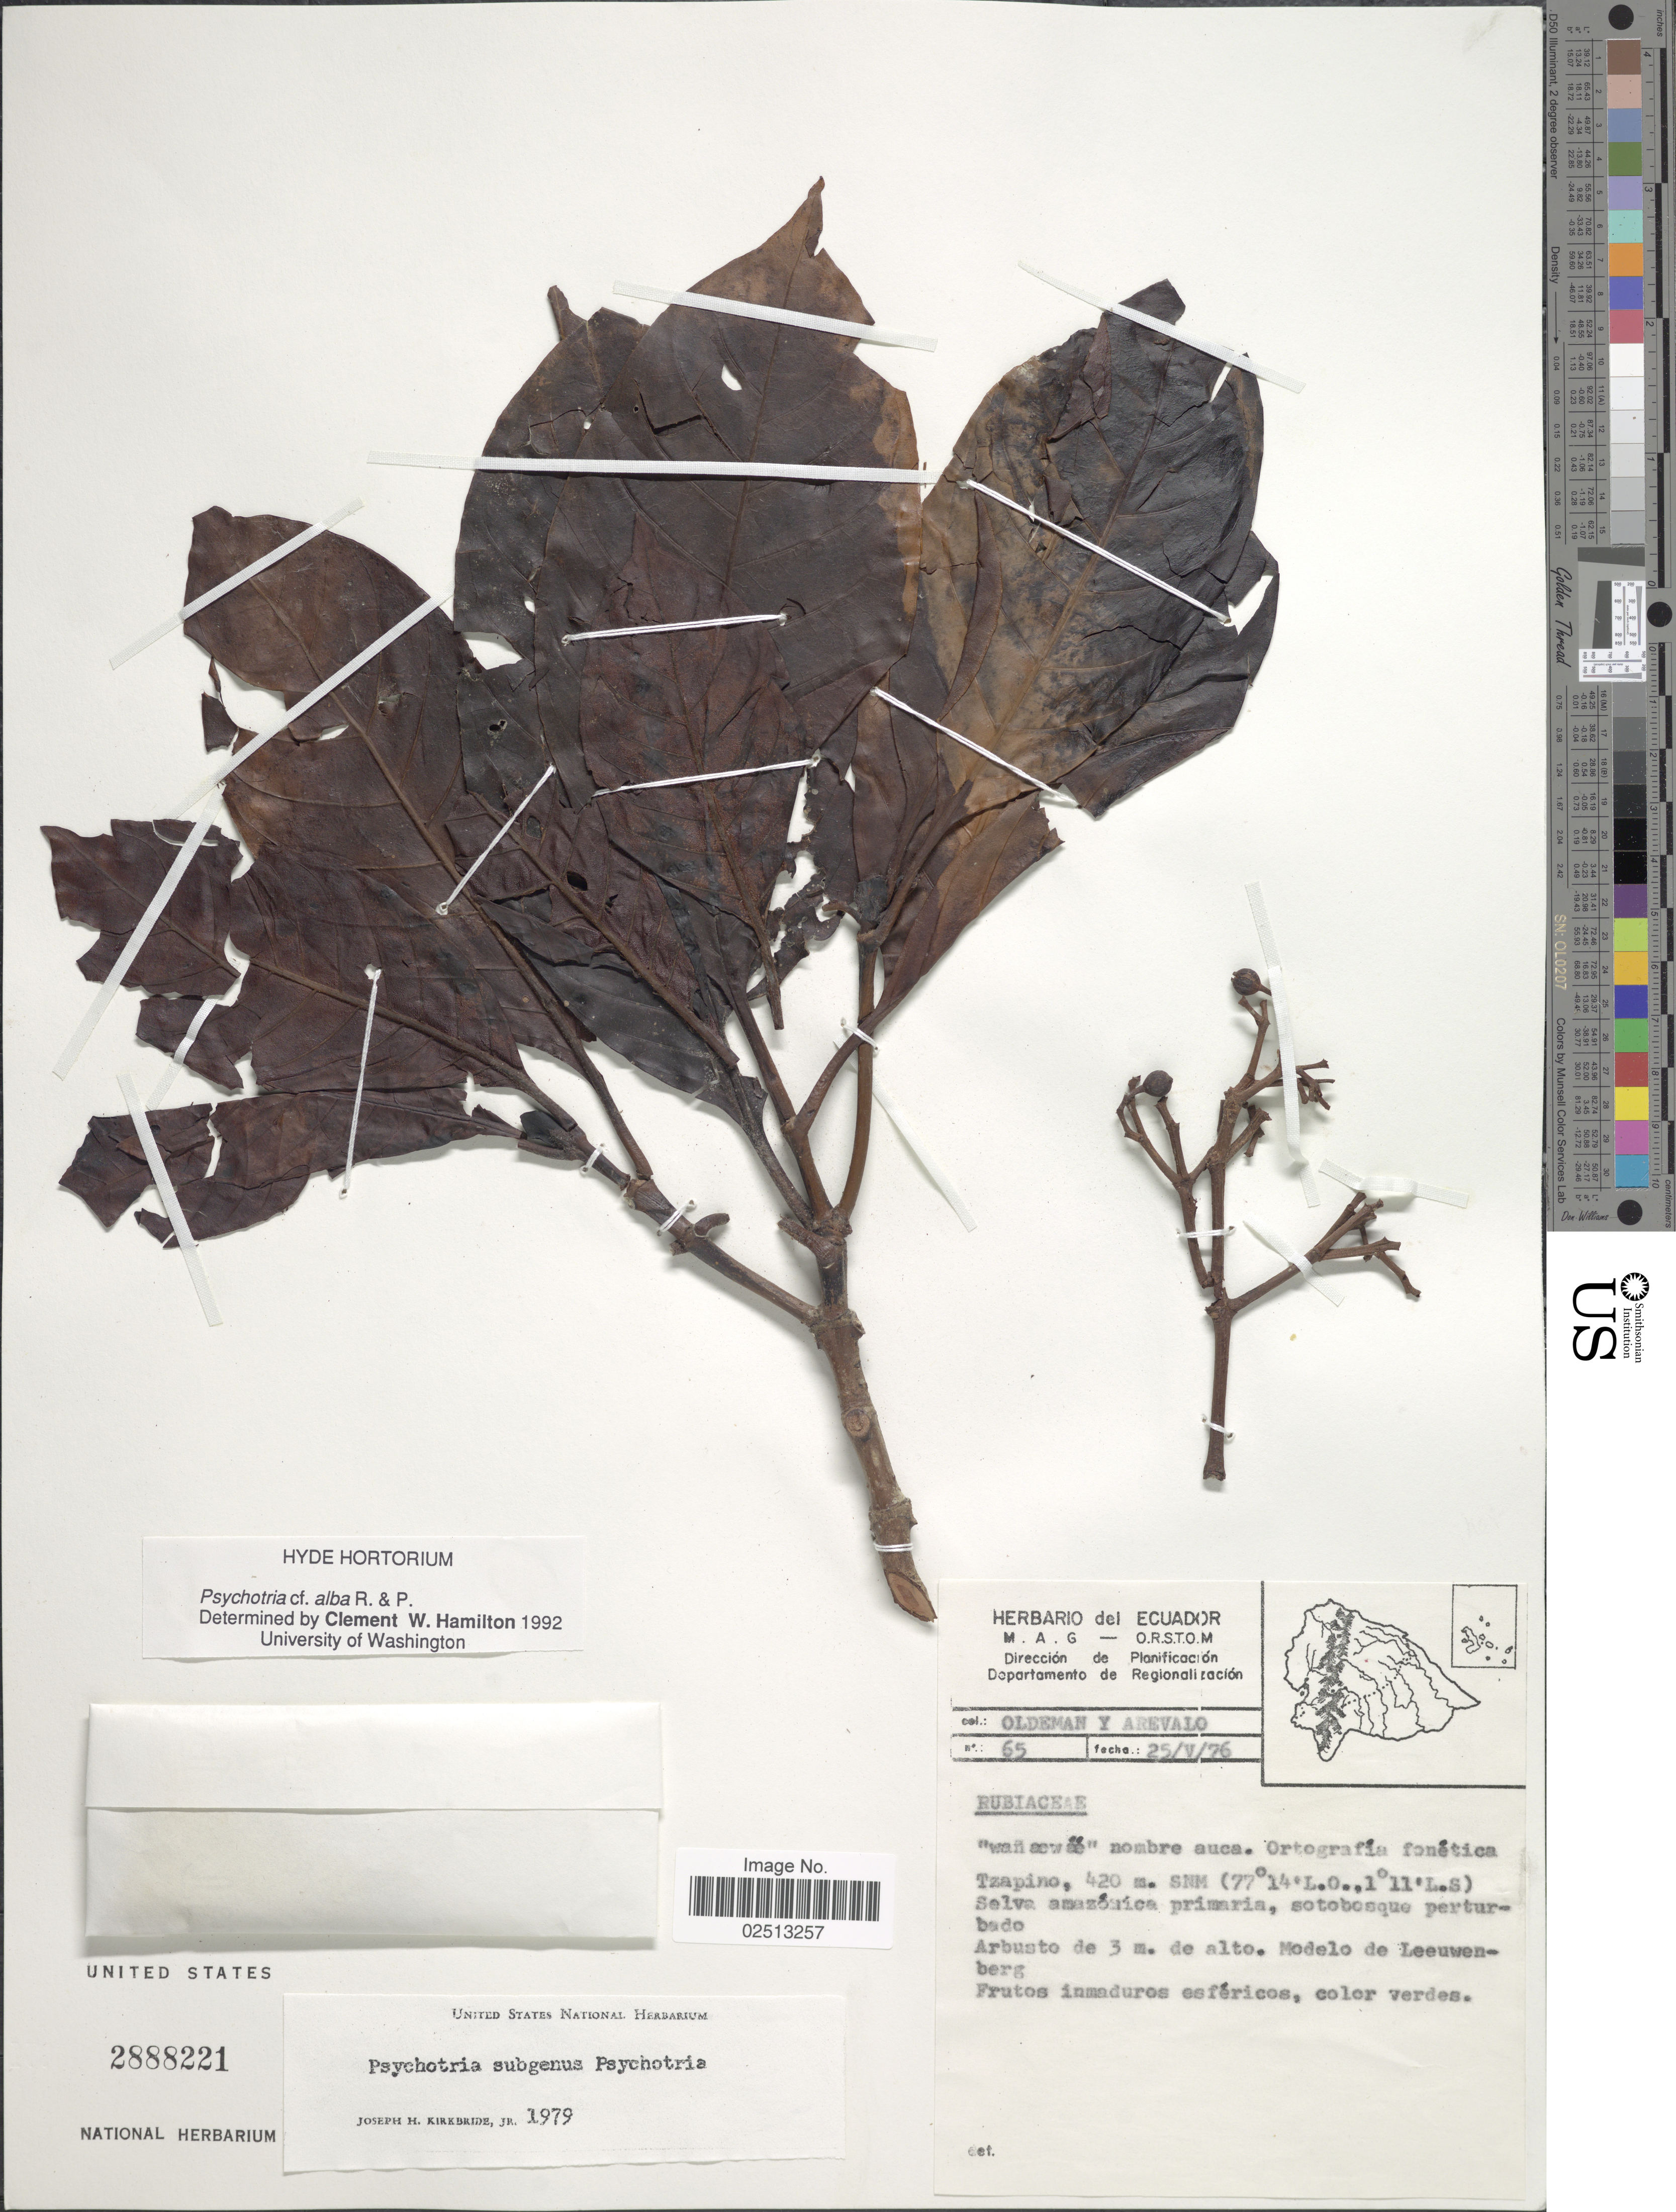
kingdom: Plantae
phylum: Tracheophyta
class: Magnoliopsida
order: Gentianales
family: Rubiaceae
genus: Psychotria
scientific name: Psychotria alba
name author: Ruiz & Pav.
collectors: -- Oldeman & -. Arevalo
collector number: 65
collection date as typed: Transcribed d/m/y: 25/5/76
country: Ecuador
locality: Tzapino. SNM Selva amazonica primaria, sotobosque perturbado.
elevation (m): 420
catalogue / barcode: US 2888221